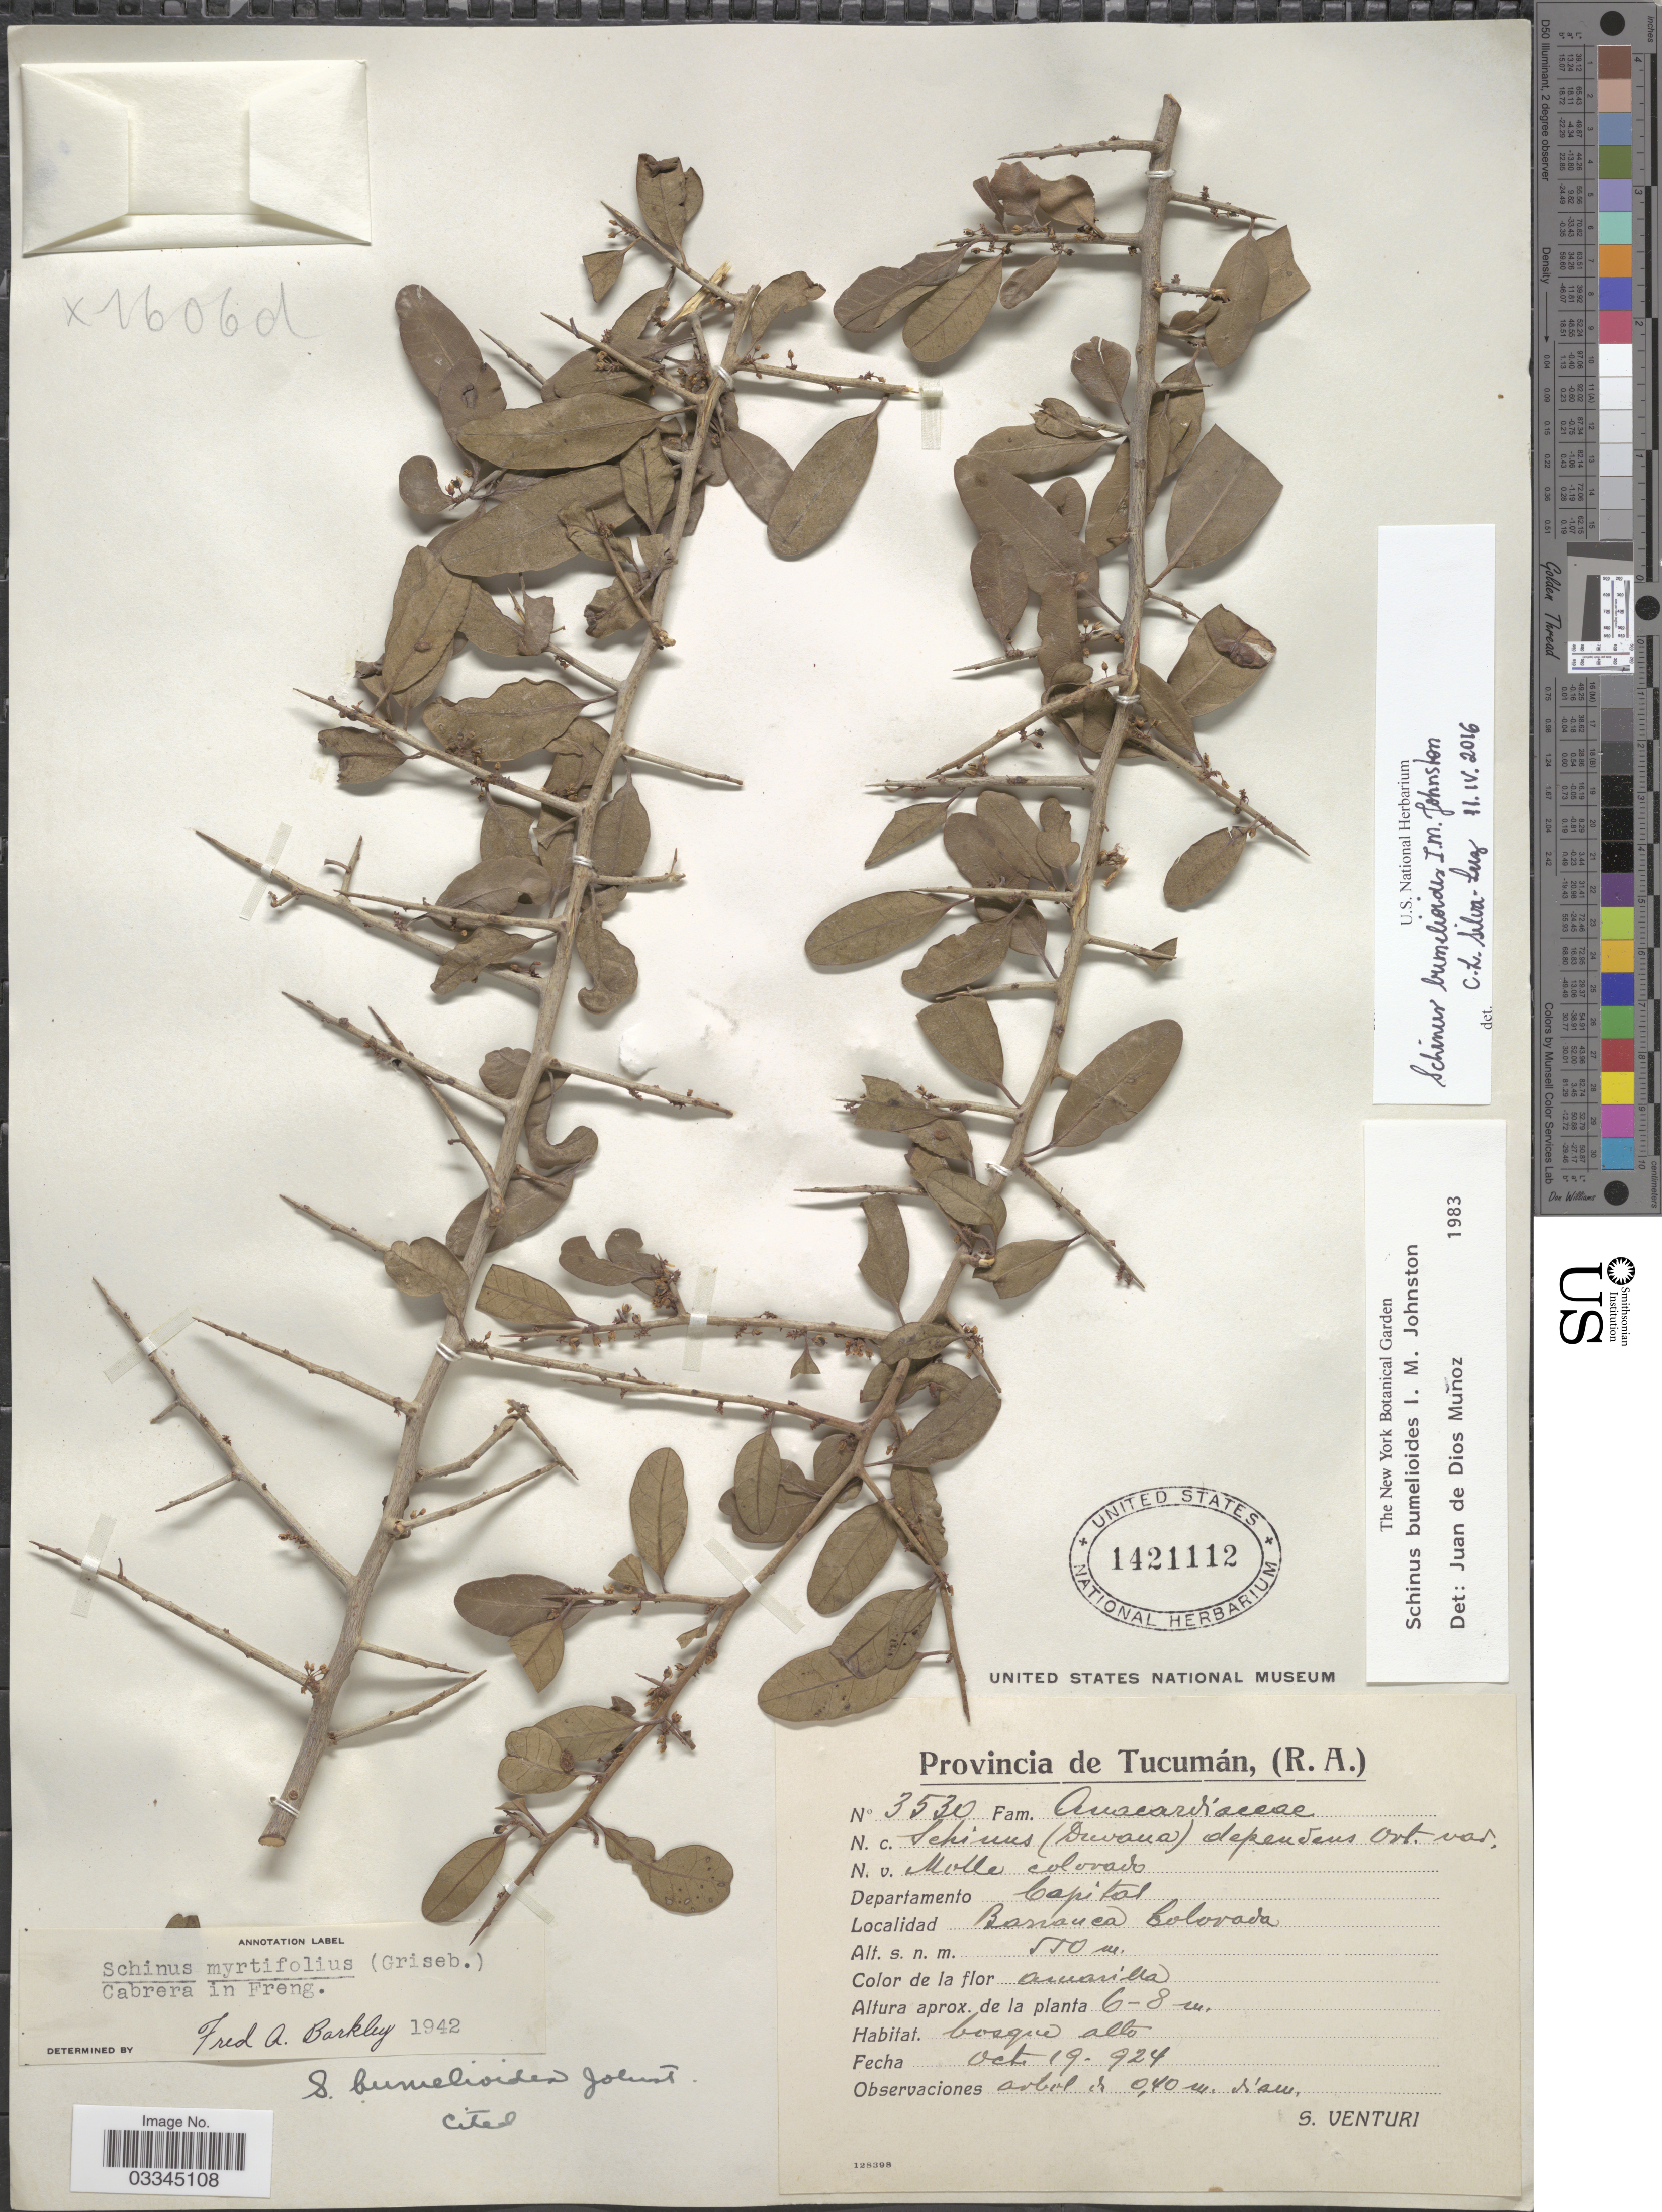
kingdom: Plantae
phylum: Tracheophyta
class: Magnoliopsida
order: Sapindales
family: Anacardiaceae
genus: Schinus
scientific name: Schinus bumelioides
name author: I.M. Johnst.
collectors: S. Venturi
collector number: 3530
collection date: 1924-10-19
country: Argentina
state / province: Tucuman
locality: Departamento Capital, Barranca Colorada.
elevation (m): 550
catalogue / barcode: US 1421112